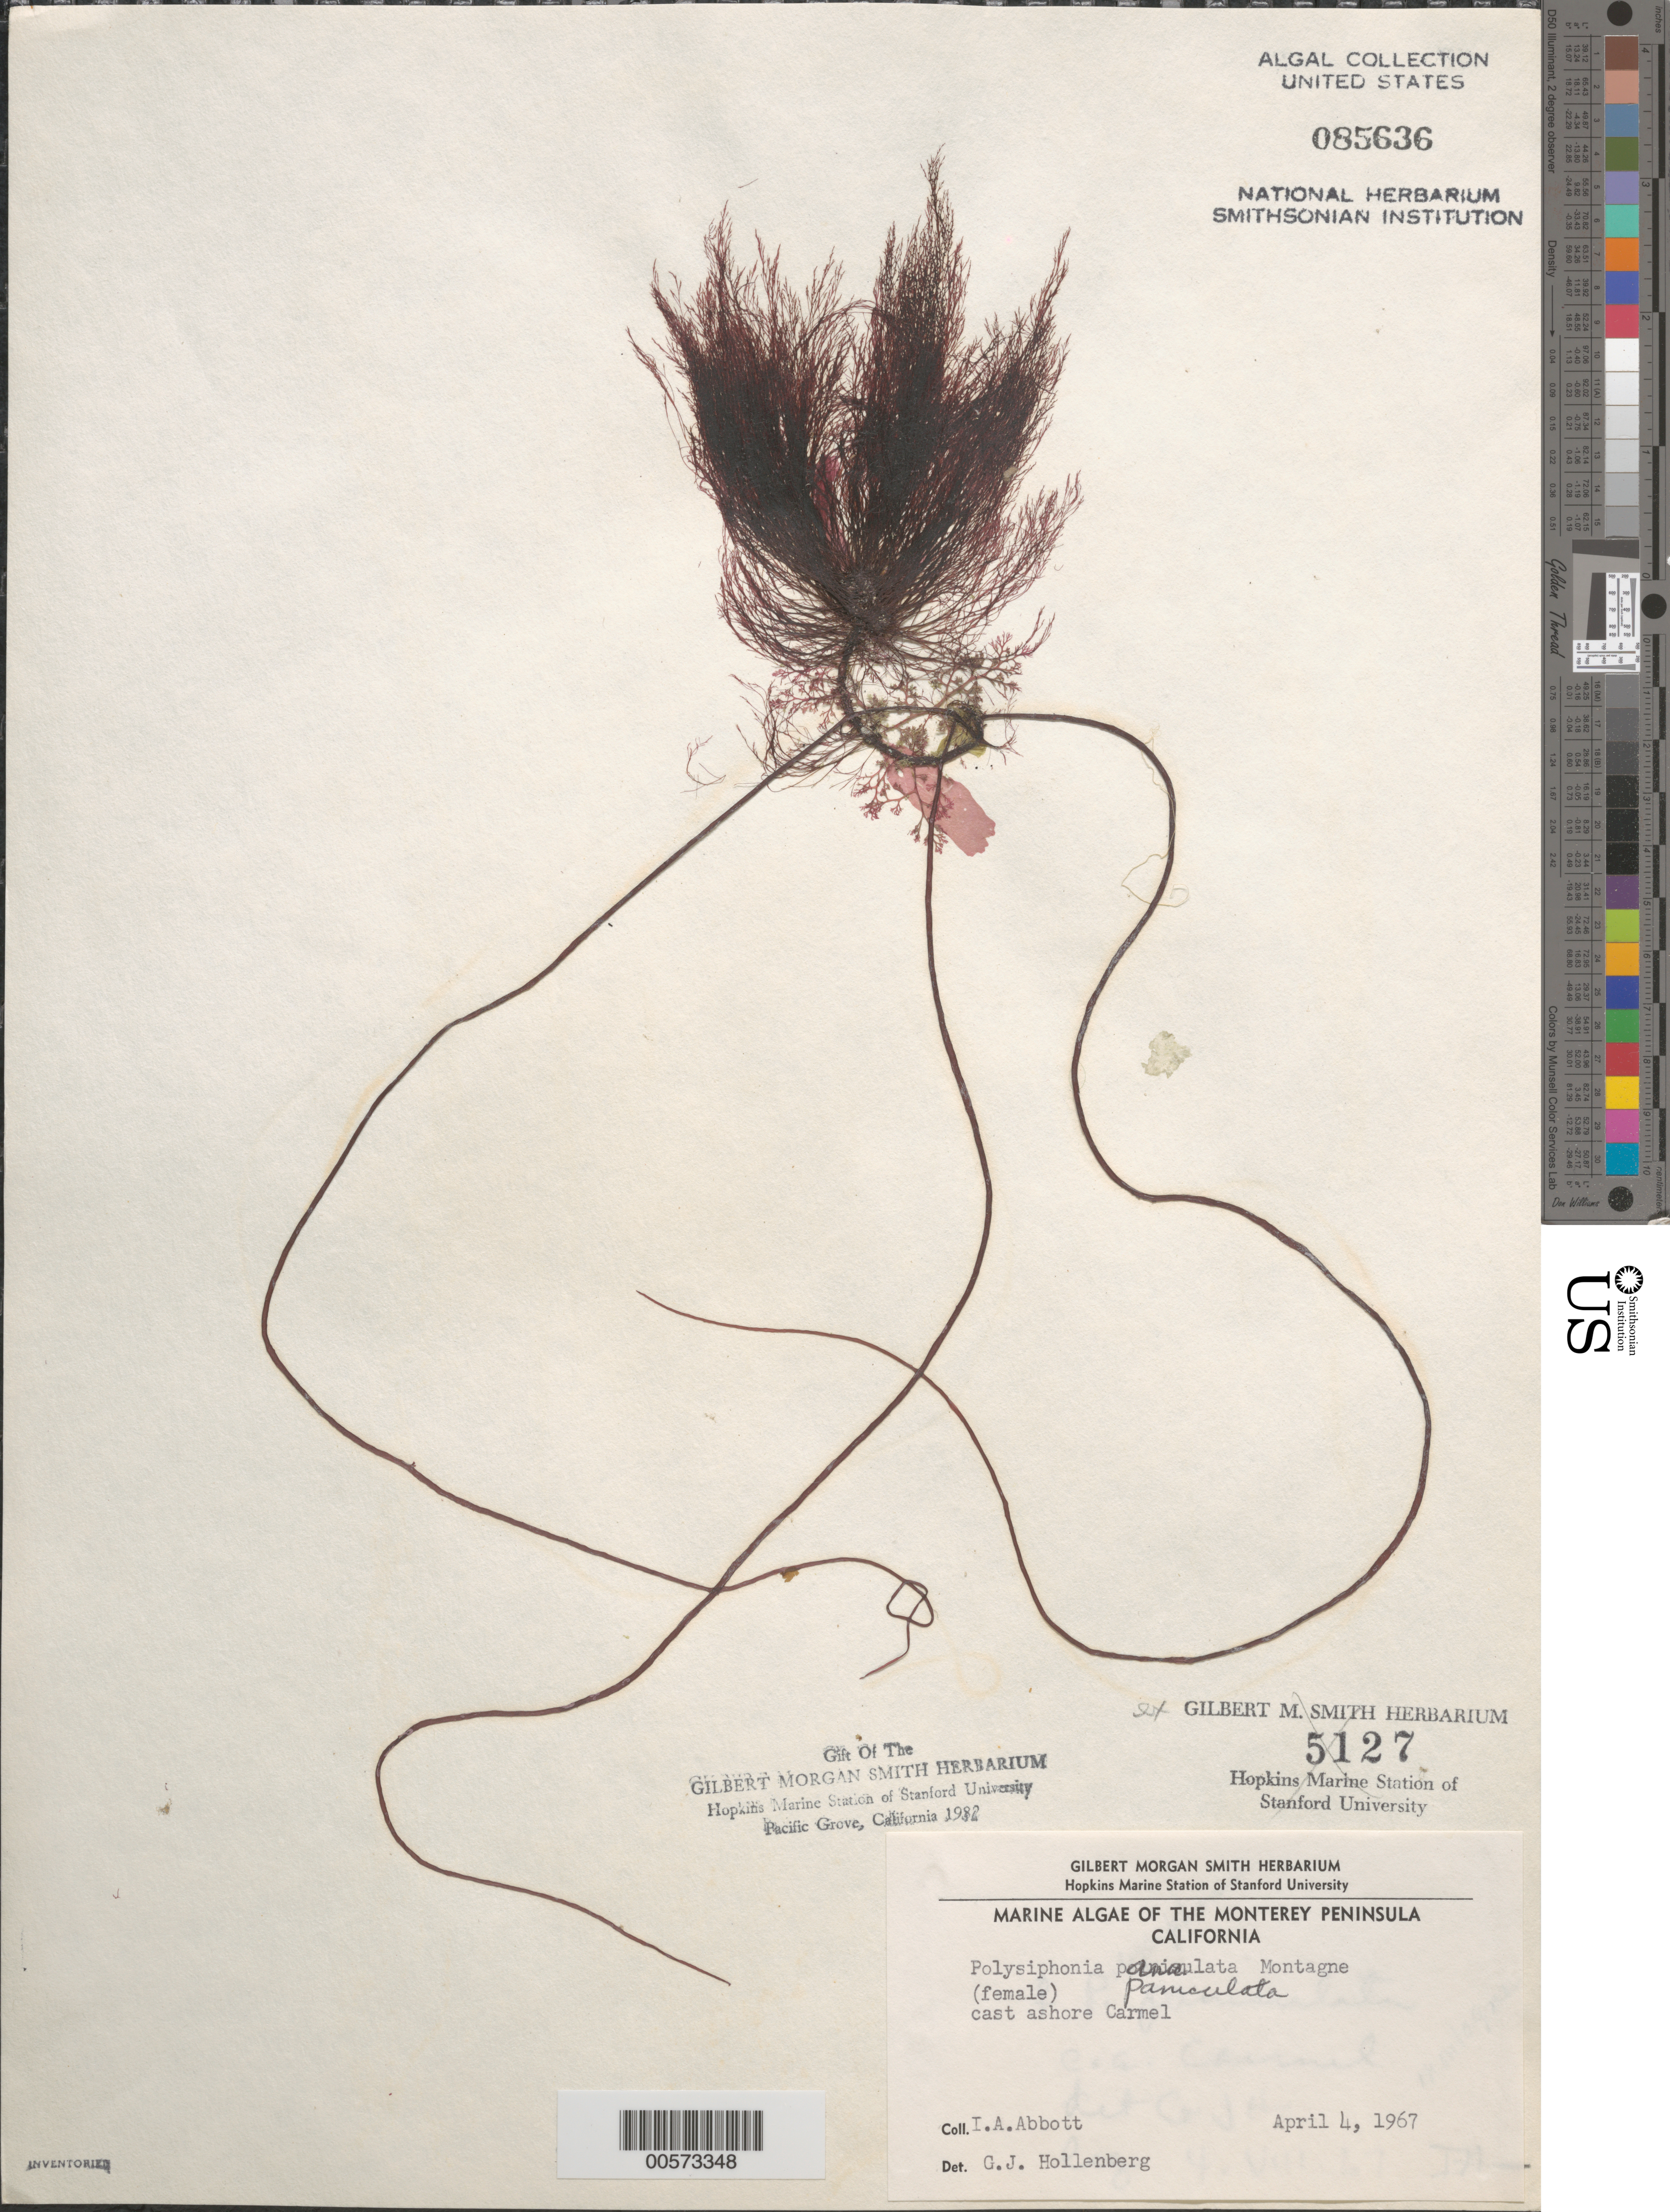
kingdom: Plantae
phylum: Rhodophyta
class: Florideophyceae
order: Ceramiales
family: Rhodomelaceae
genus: Eutrichosiphonia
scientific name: Eutrichosiphonia paniculata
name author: (Mont.) D.E.Bustamante & T.O. Cho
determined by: Algae name updating Project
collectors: I. A. Abbott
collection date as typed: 04 Apr 1967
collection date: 1967-04-04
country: United States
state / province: California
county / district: Monterey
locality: Carmel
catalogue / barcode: US 85636